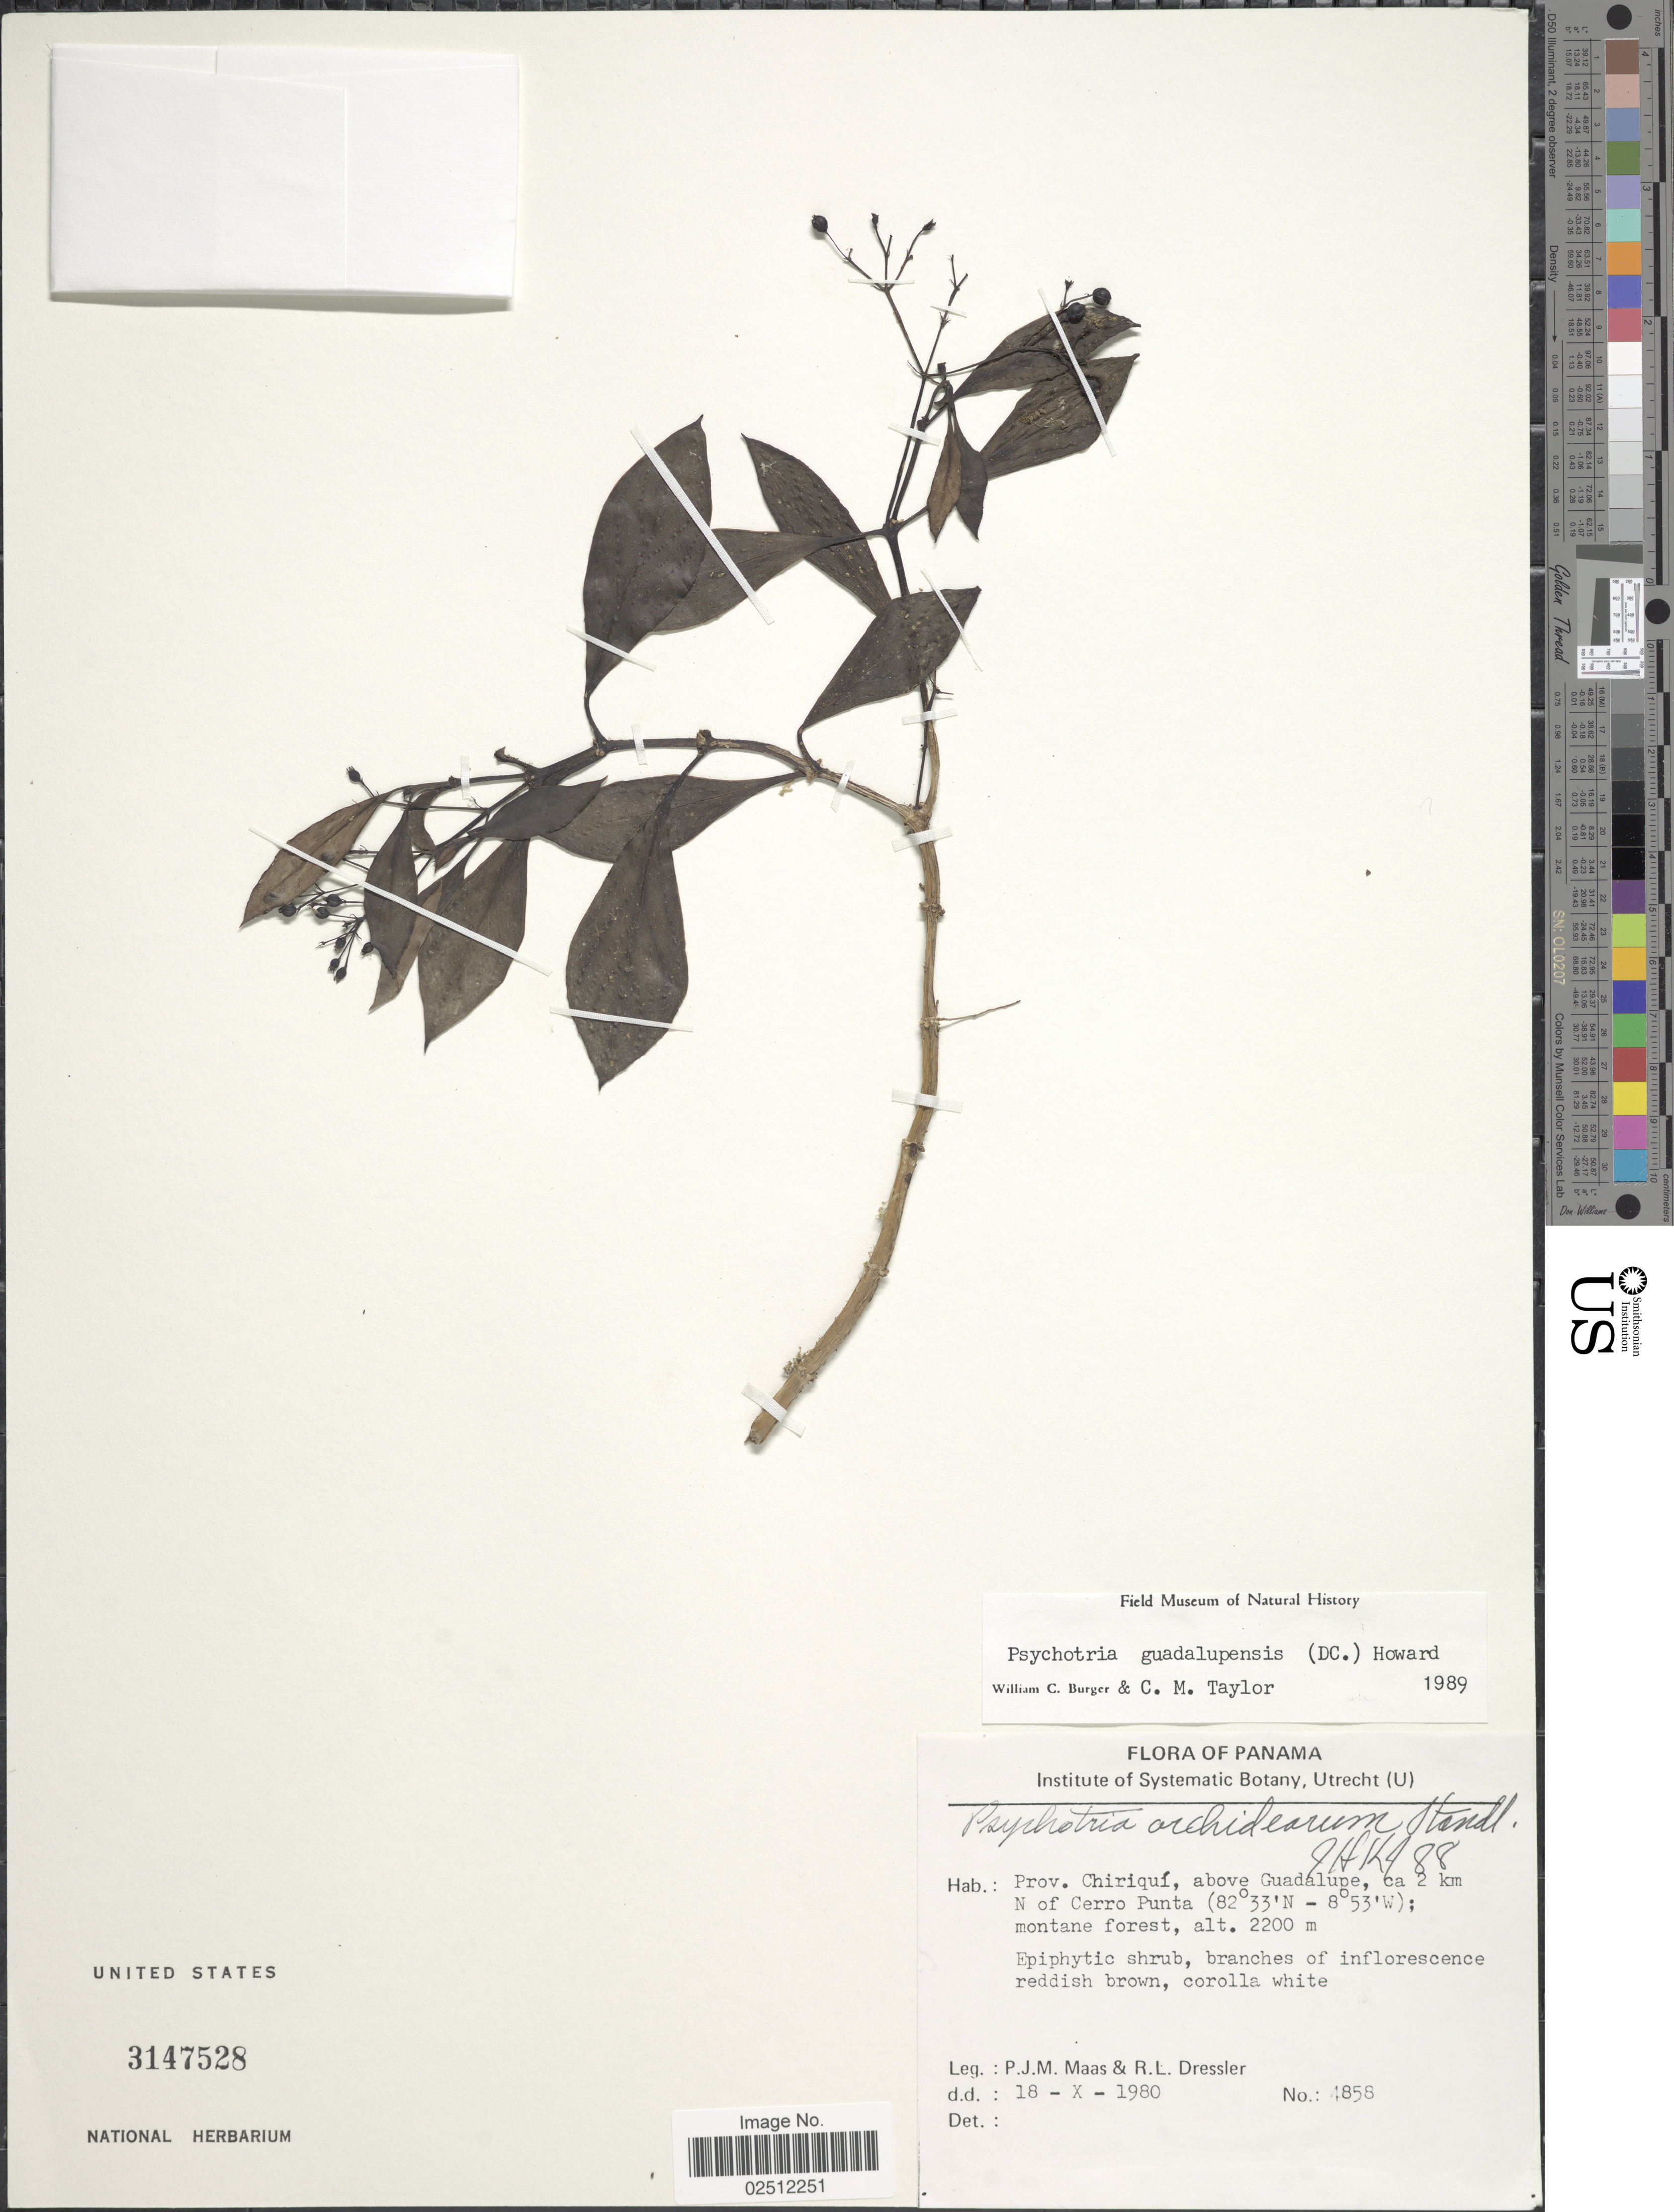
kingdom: Plantae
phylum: Tracheophyta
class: Magnoliopsida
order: Gentianales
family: Rubiaceae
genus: Psychotria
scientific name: Psychotria guadalupensis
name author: (DC.) R.A. Howard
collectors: P. Maas & R. Dressler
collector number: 4858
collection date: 1980-10-18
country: Panama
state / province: Chiriqui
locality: Above Guadalupe, ca 2 km N of Cerro Punta montane forest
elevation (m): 2200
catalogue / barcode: US 3147528